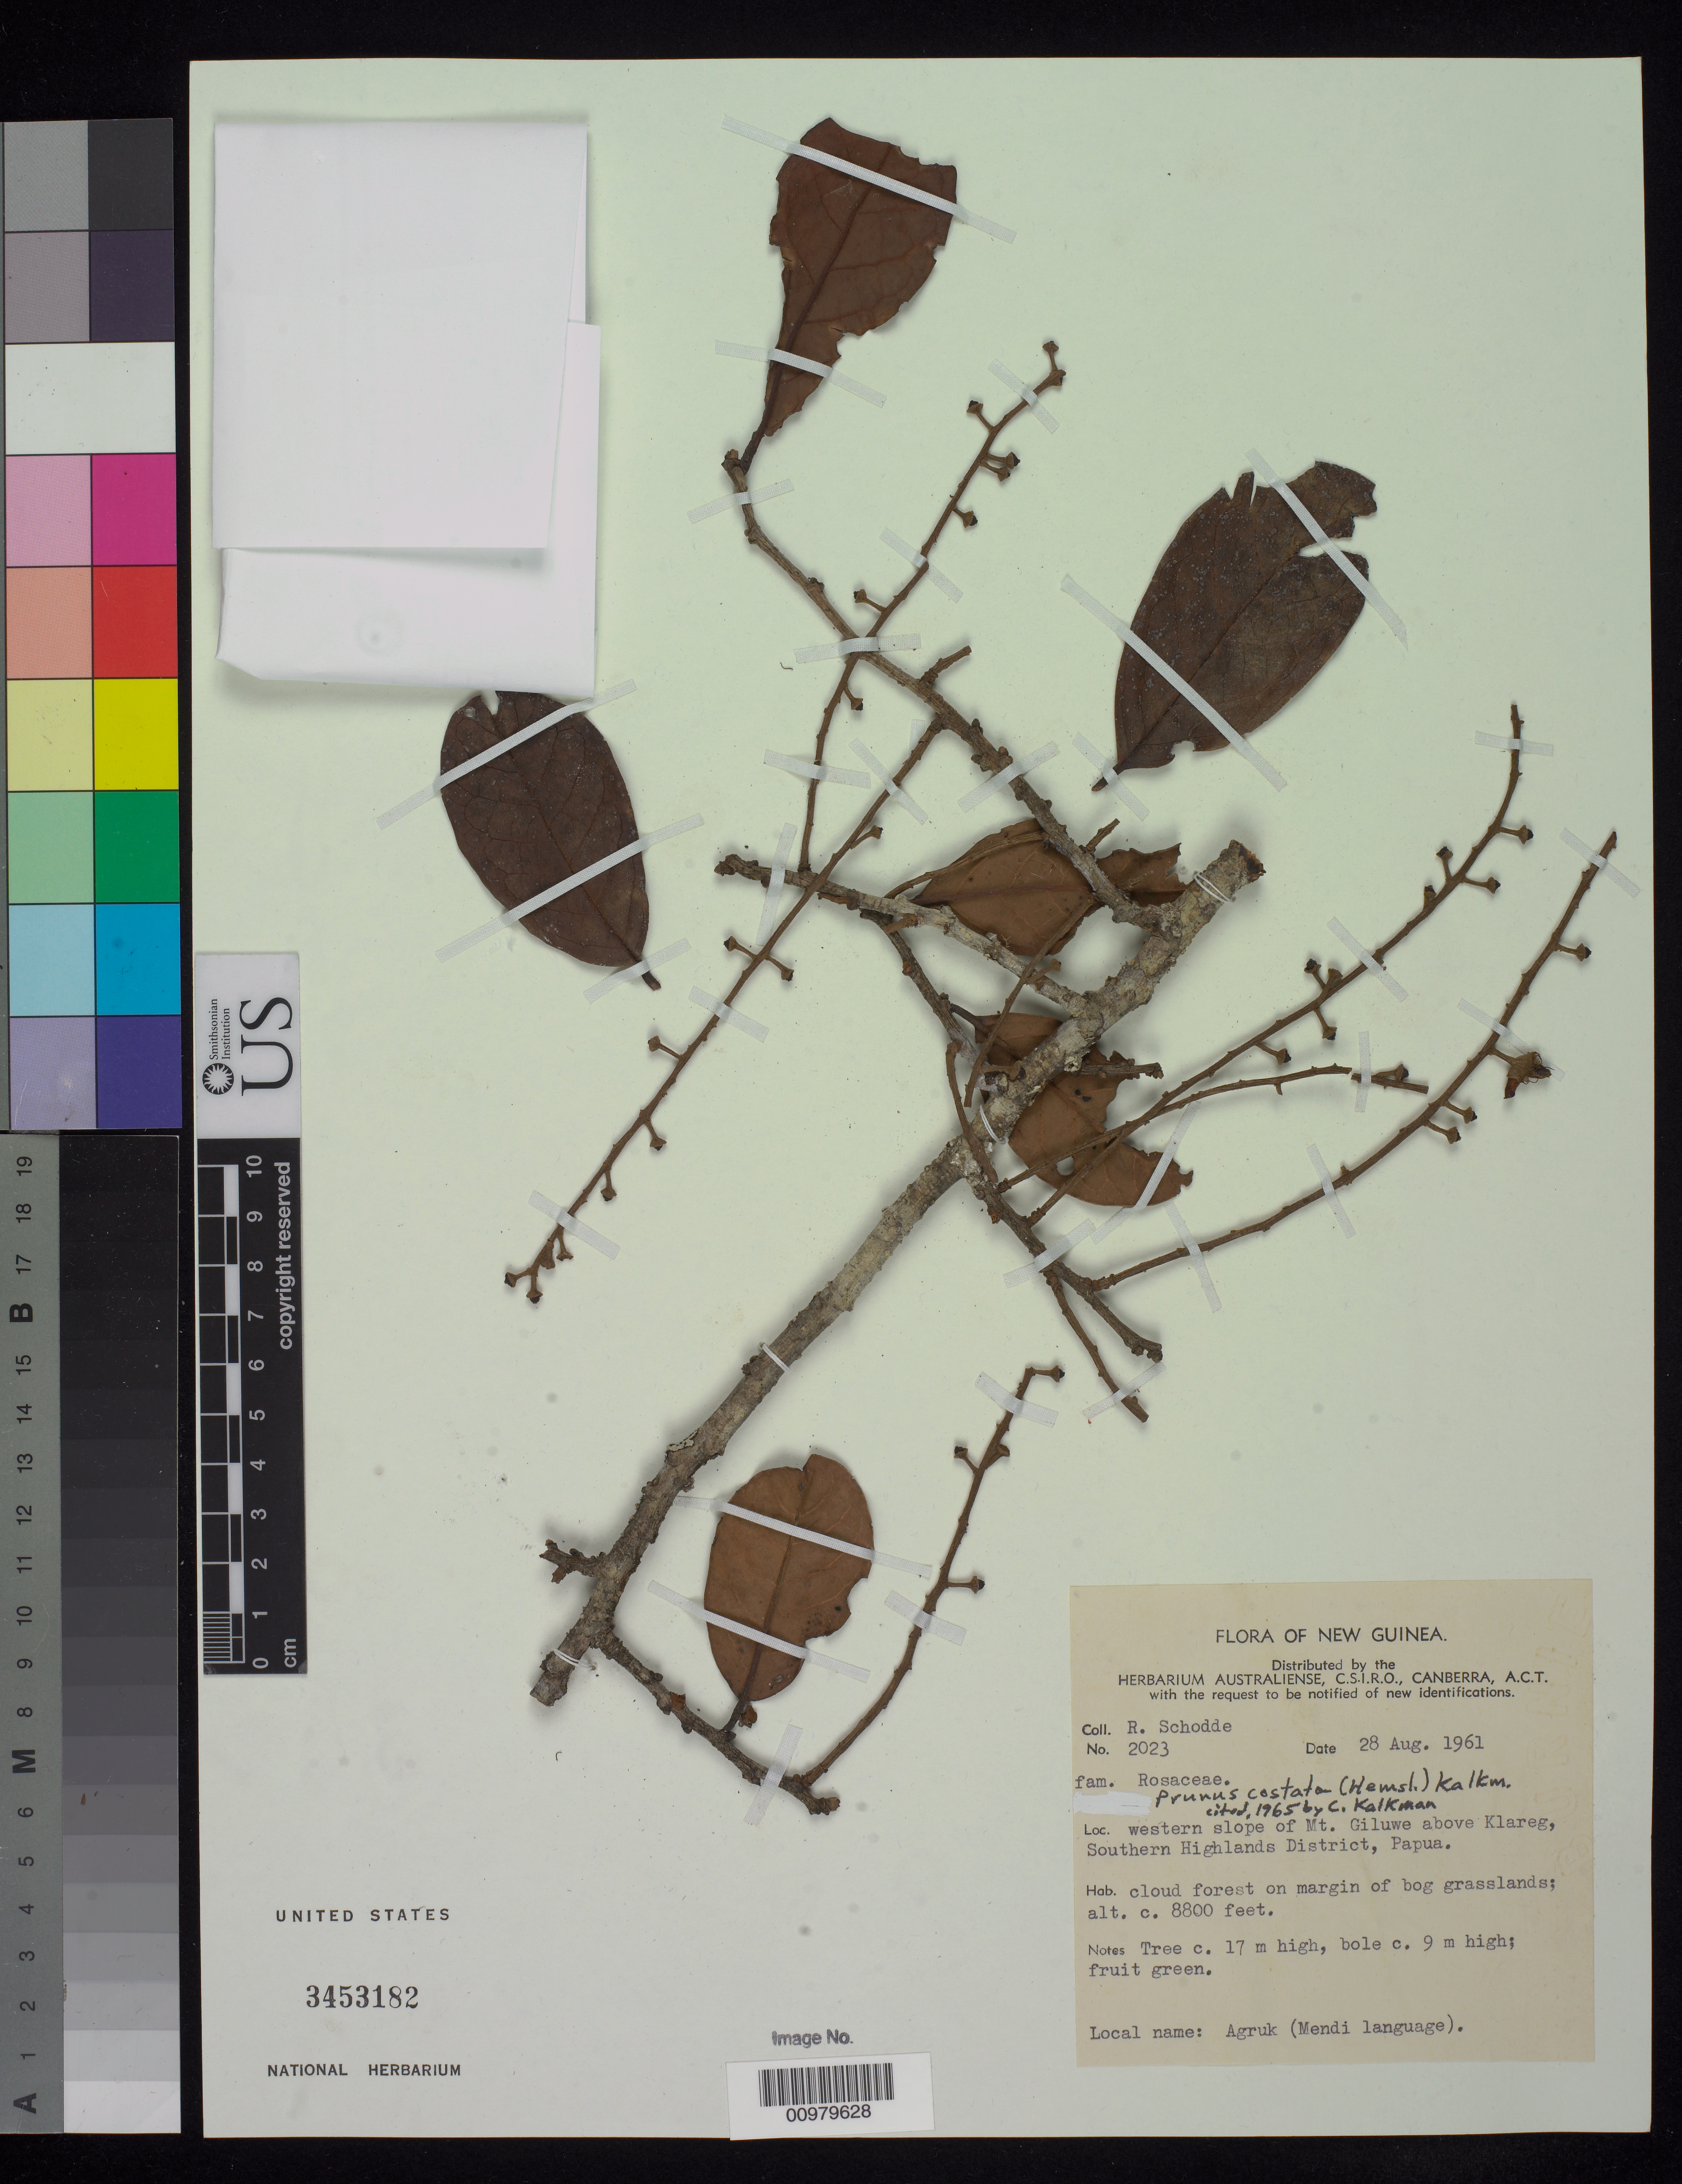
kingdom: Plantae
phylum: Tracheophyta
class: Magnoliopsida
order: Rosales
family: Rosaceae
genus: Prunus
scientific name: Prunus costata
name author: (Hemsl.) Kalkman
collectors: R. Schodde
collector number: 2023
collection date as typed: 28 Aug 1961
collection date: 1961-08-28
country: Papua New Guinea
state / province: Southern Highlands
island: New Guinea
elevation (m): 2682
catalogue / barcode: US 3453182